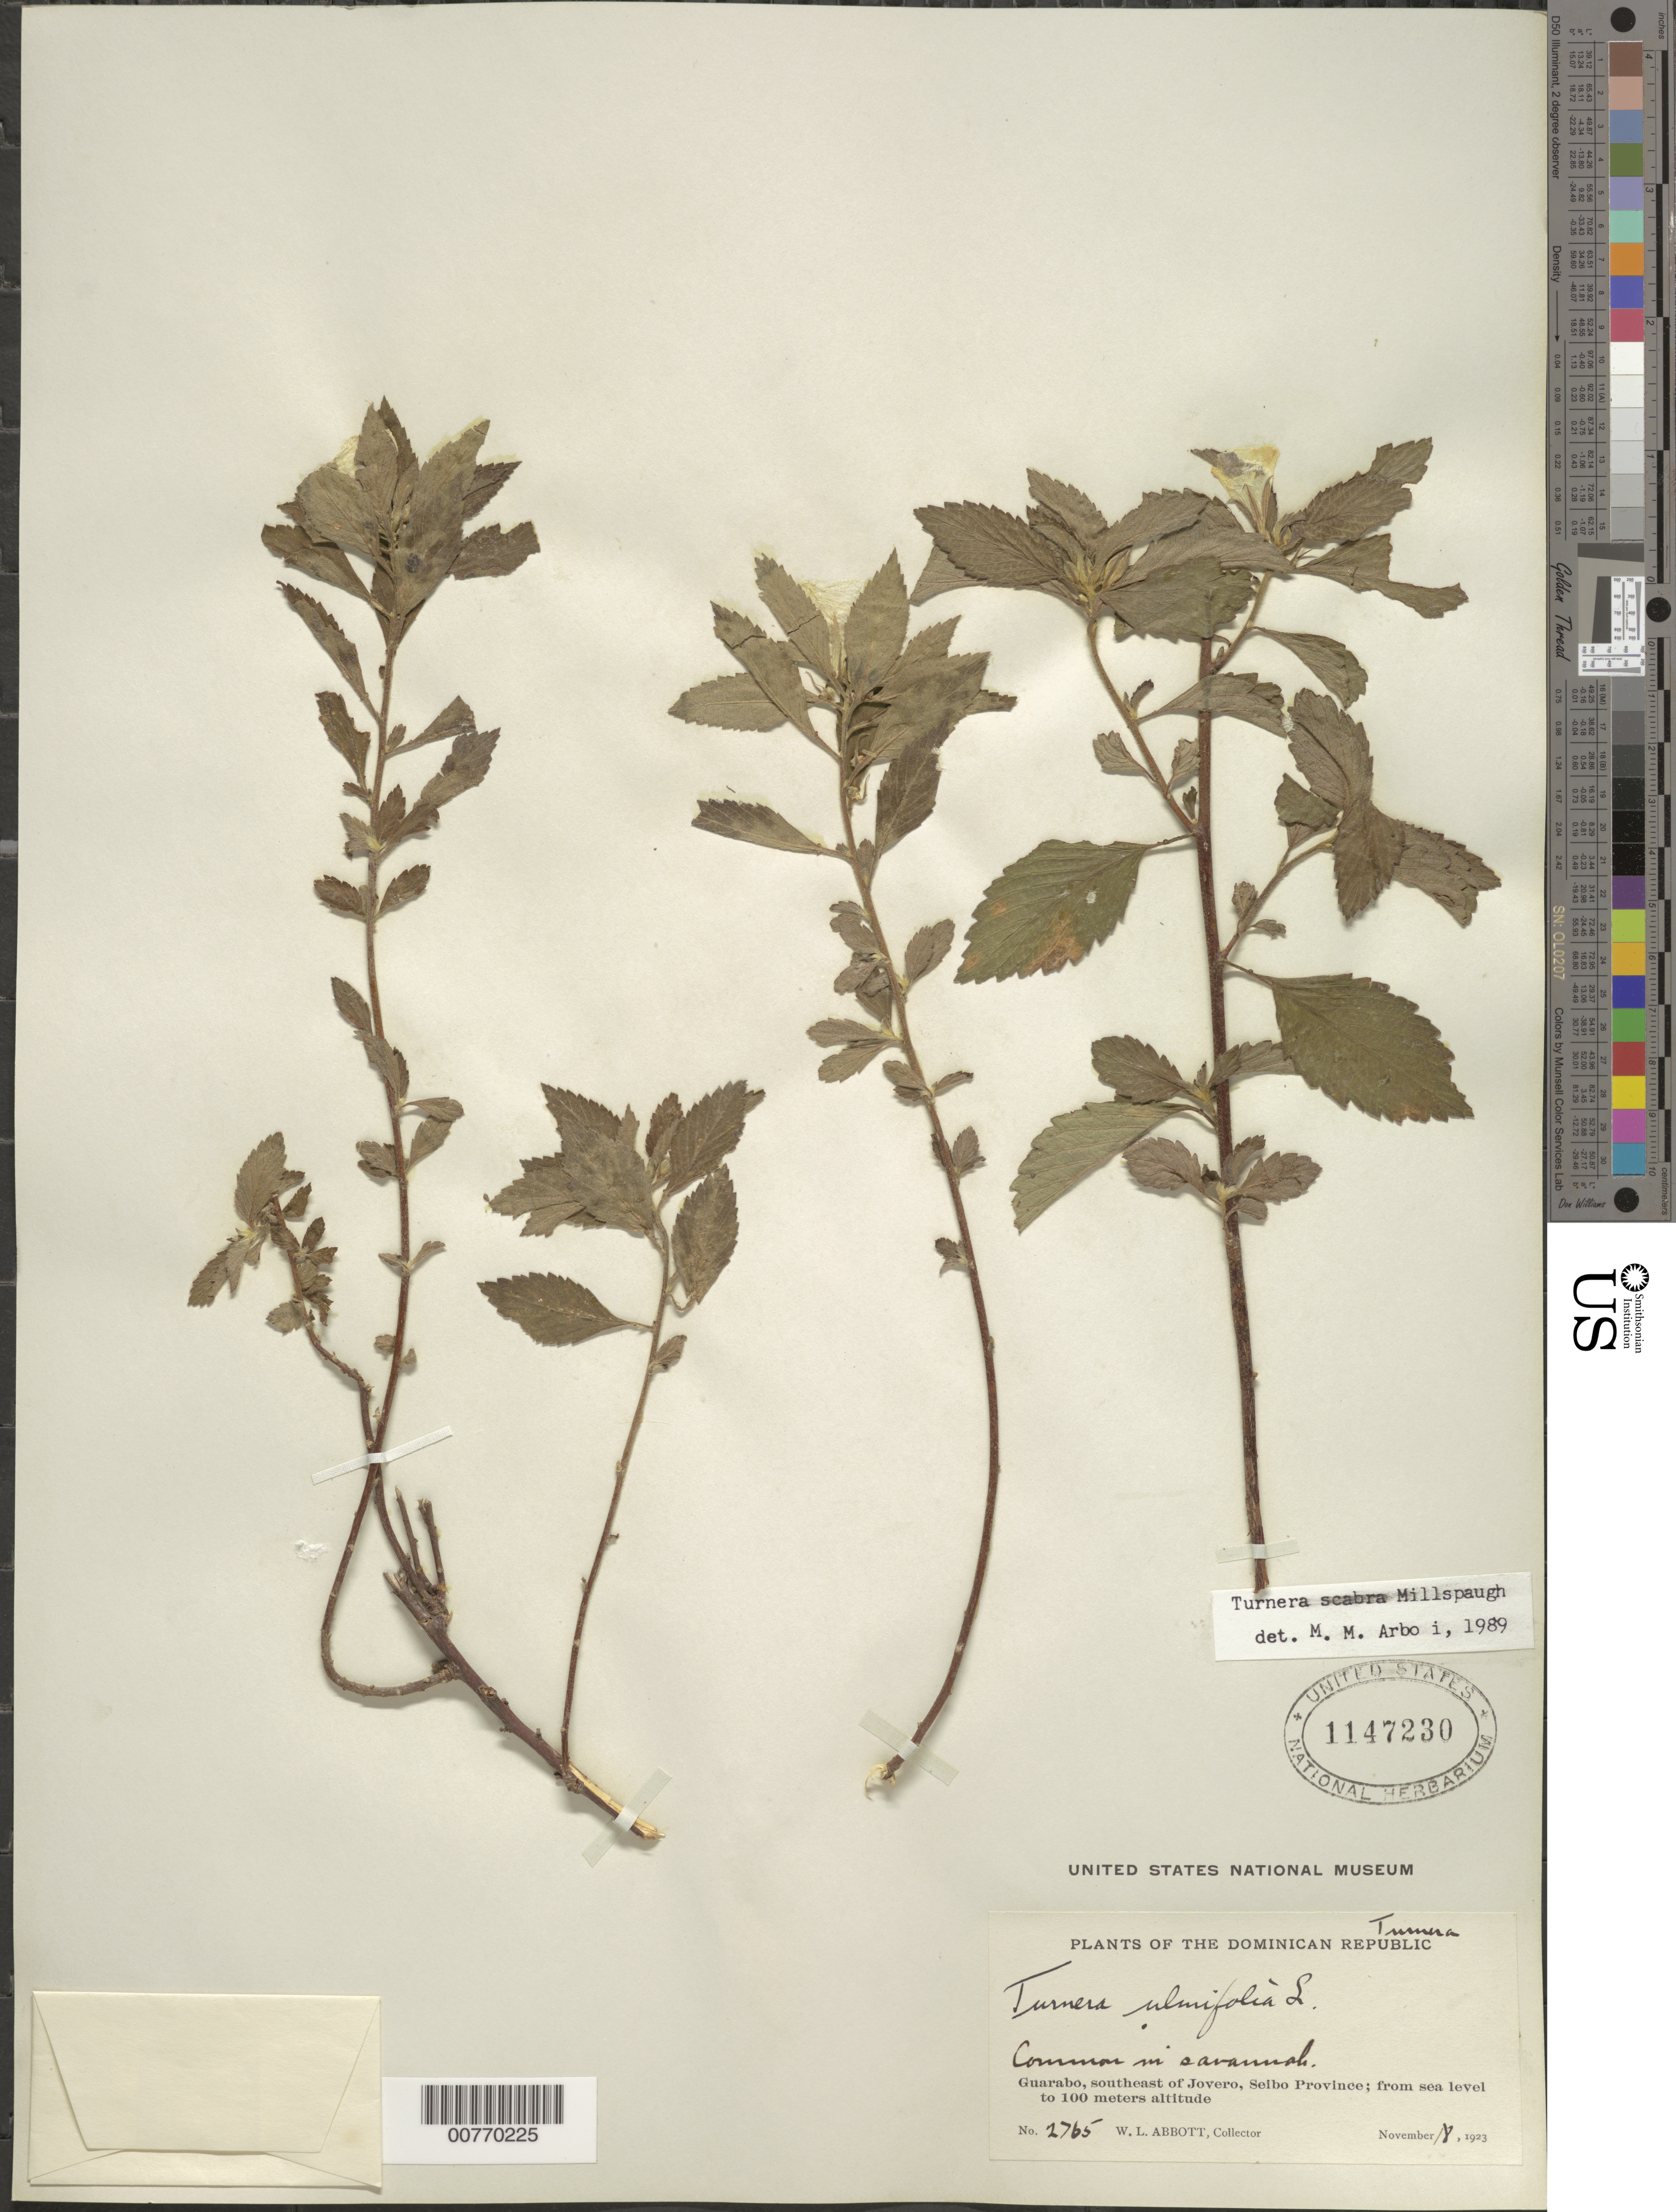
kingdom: Plantae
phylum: Tracheophyta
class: Magnoliopsida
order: Malpighiales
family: Turneraceae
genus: Turnera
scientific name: Turnera ulmifolia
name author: L.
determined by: Arbo, M. M.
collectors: W. L. Abbott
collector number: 2765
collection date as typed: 18 Nov 1923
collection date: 1923-11-18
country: Dominican Republic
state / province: El Seibo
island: Hispaniola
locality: Guarabo, southeast of Jovero.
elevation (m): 0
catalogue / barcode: US 1147230